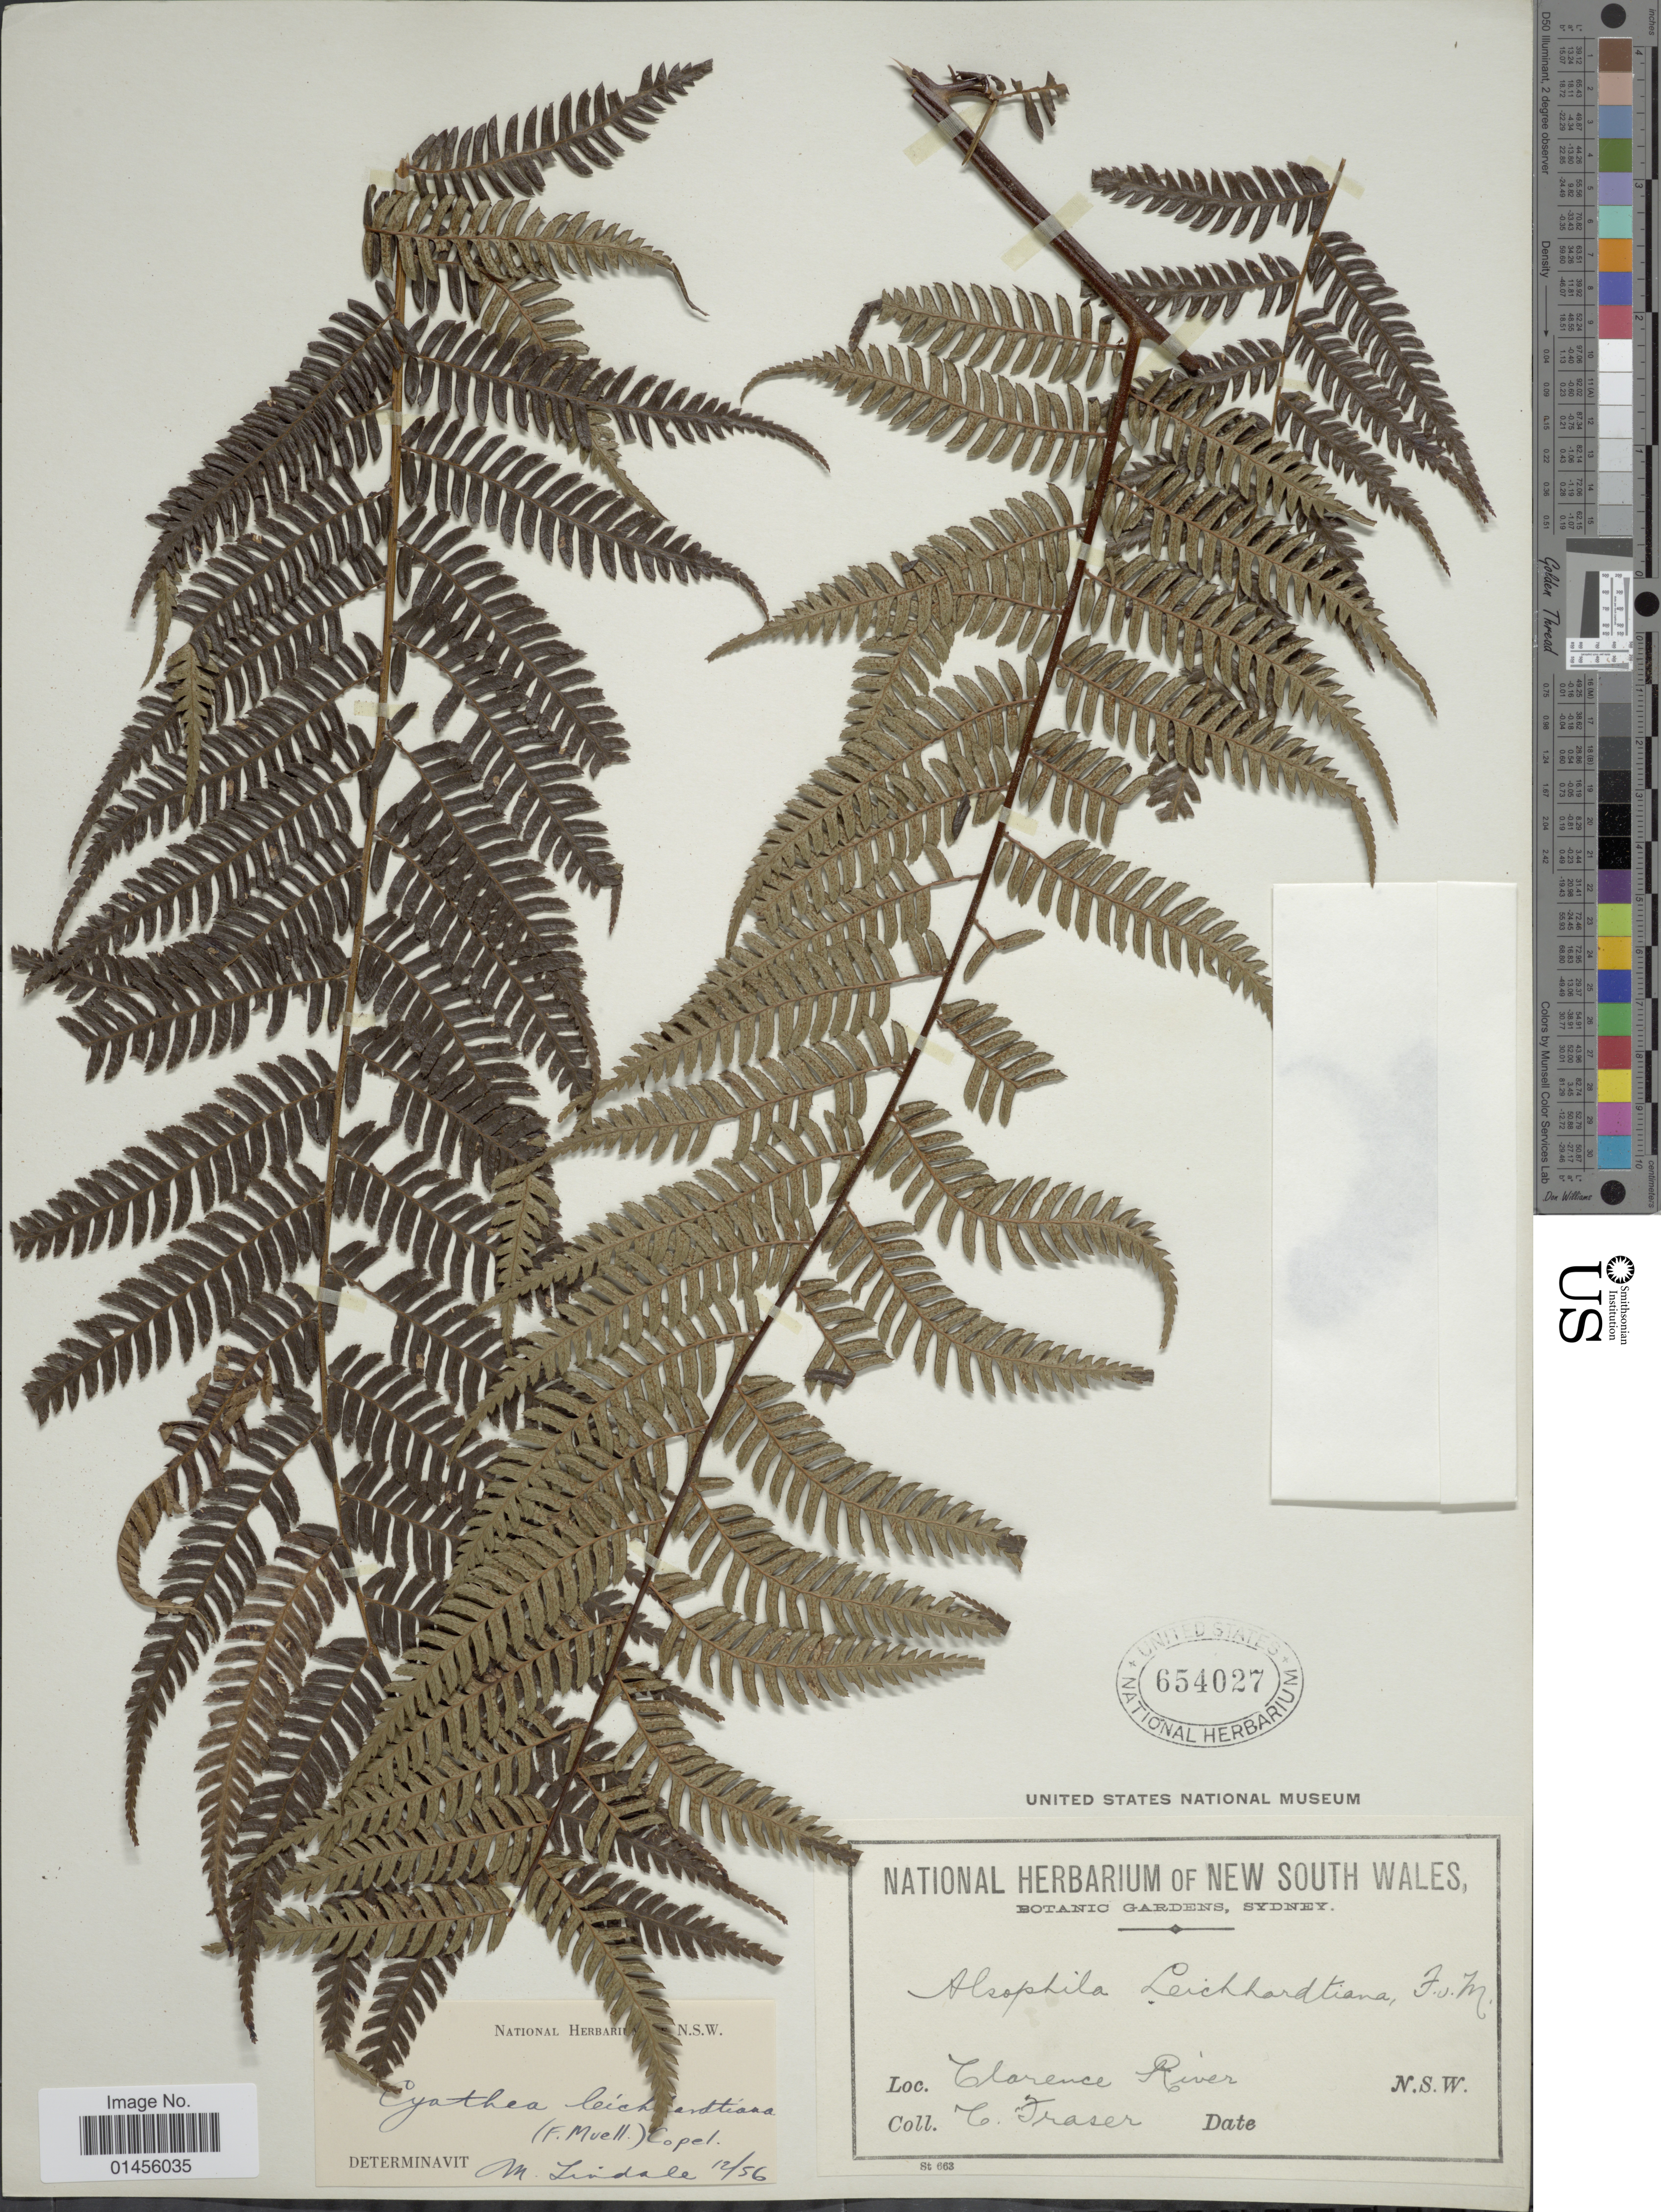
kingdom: Plantae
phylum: Tracheophyta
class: Polypodiopsida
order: Cyatheales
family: Cyatheaceae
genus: Alsophila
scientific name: Alsophila australis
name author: R. Br.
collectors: G. Fraser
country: Australia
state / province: New South Wales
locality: Clarence River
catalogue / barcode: US 654027